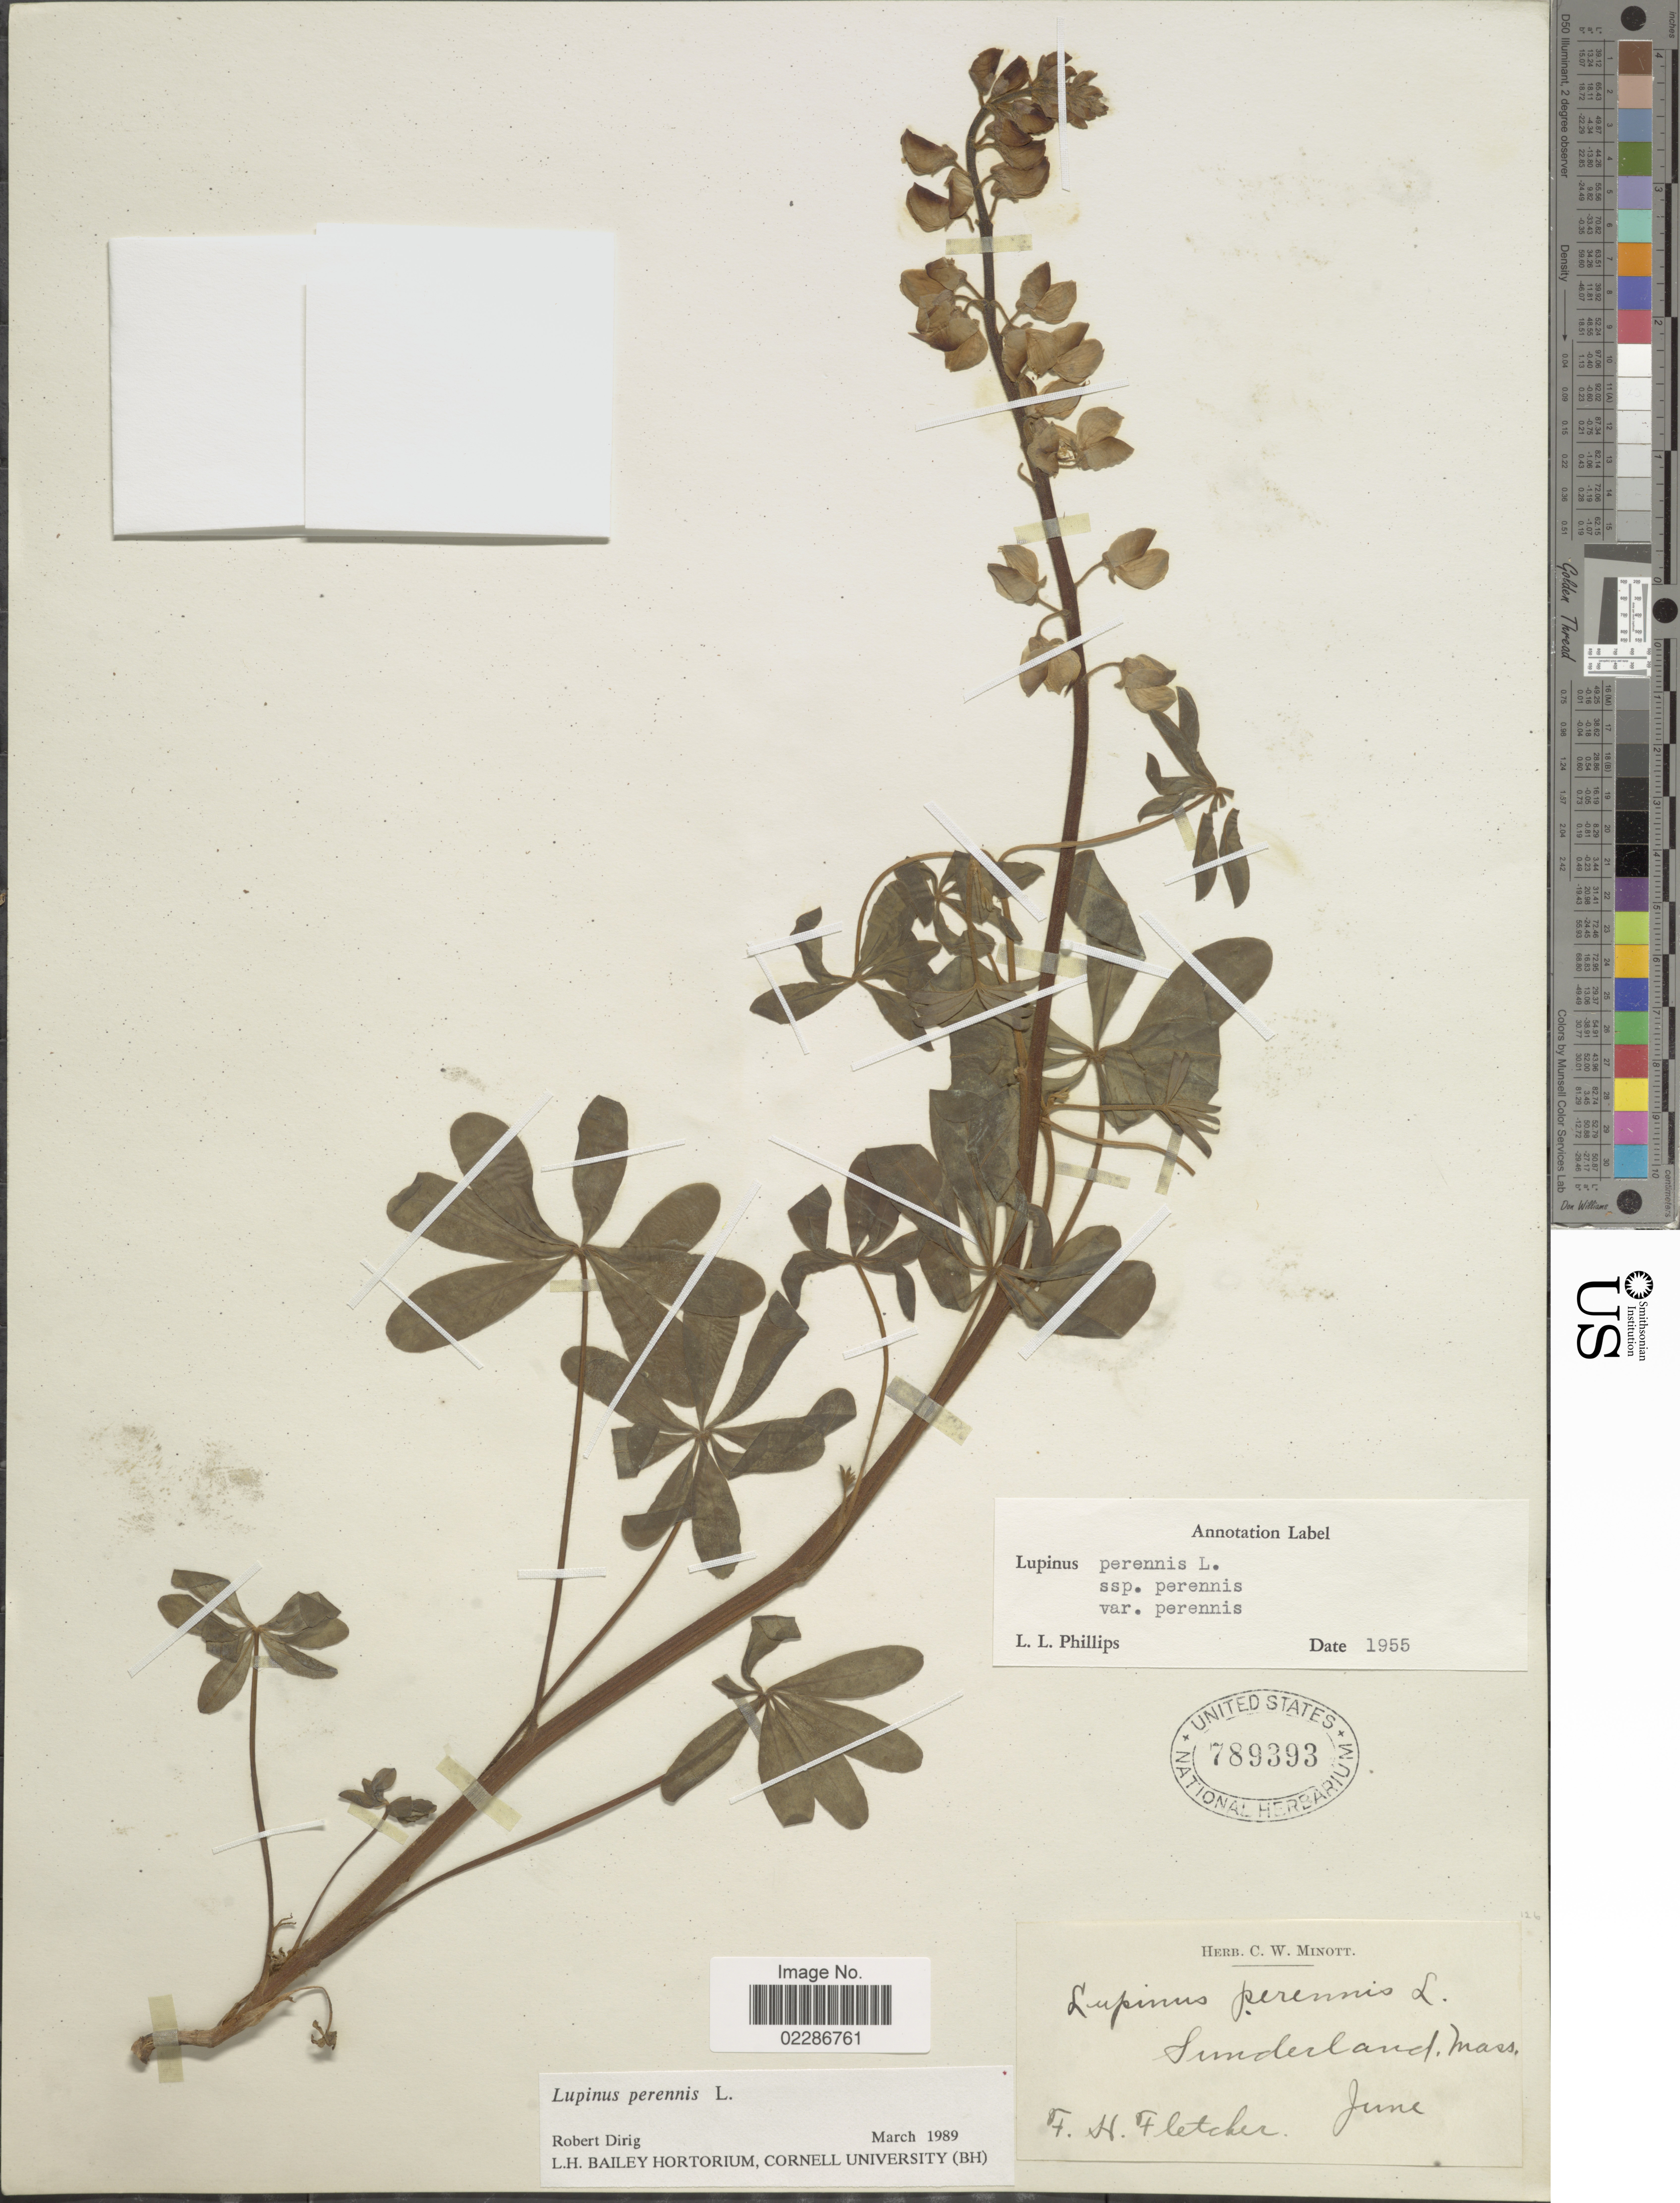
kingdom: Plantae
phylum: Tracheophyta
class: Magnoliopsida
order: Fabales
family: Fabaceae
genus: Lupinus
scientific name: Lupinus perennis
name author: L.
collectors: F. Fletcher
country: United States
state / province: Massachusetts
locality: Sunderland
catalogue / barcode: US 789393